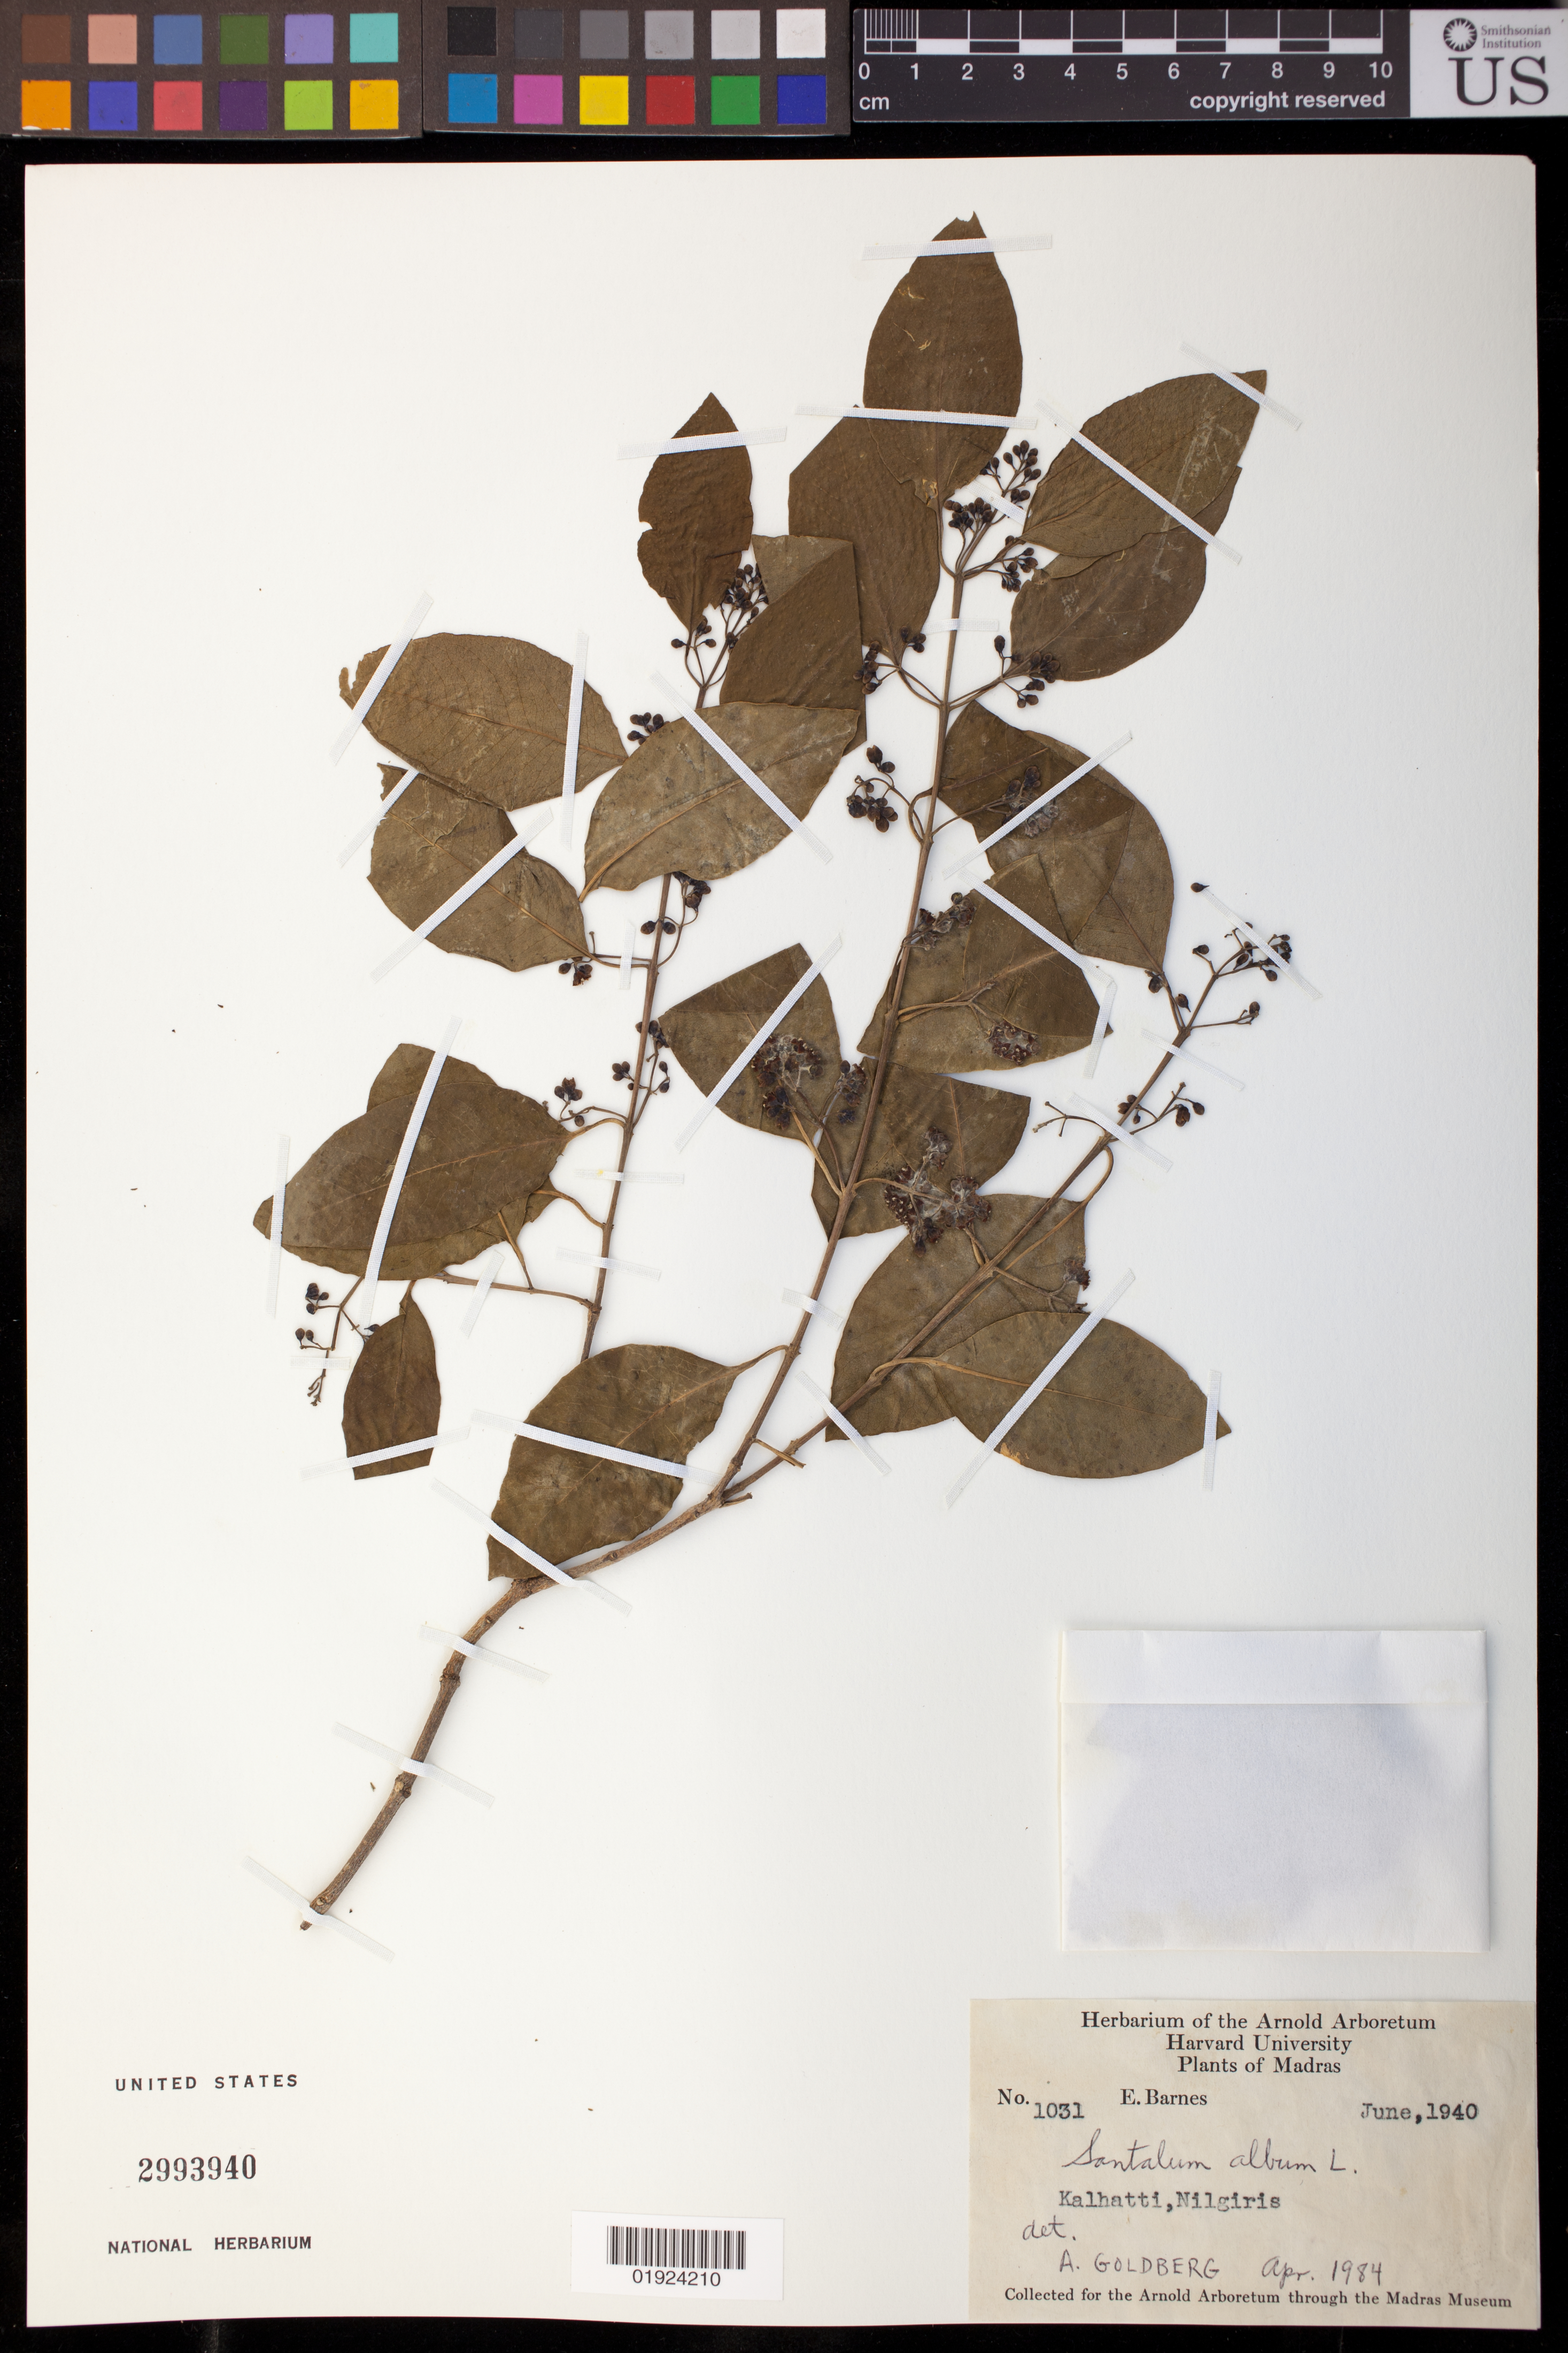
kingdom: Plantae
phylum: Tracheophyta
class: Magnoliopsida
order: Santalales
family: Santalaceae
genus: Santalum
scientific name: Santalum album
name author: L.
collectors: E. Barnes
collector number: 1031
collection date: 1940-06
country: India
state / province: Tamil Nadu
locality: Kalhatti, Nilgiris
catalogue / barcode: US 2993940